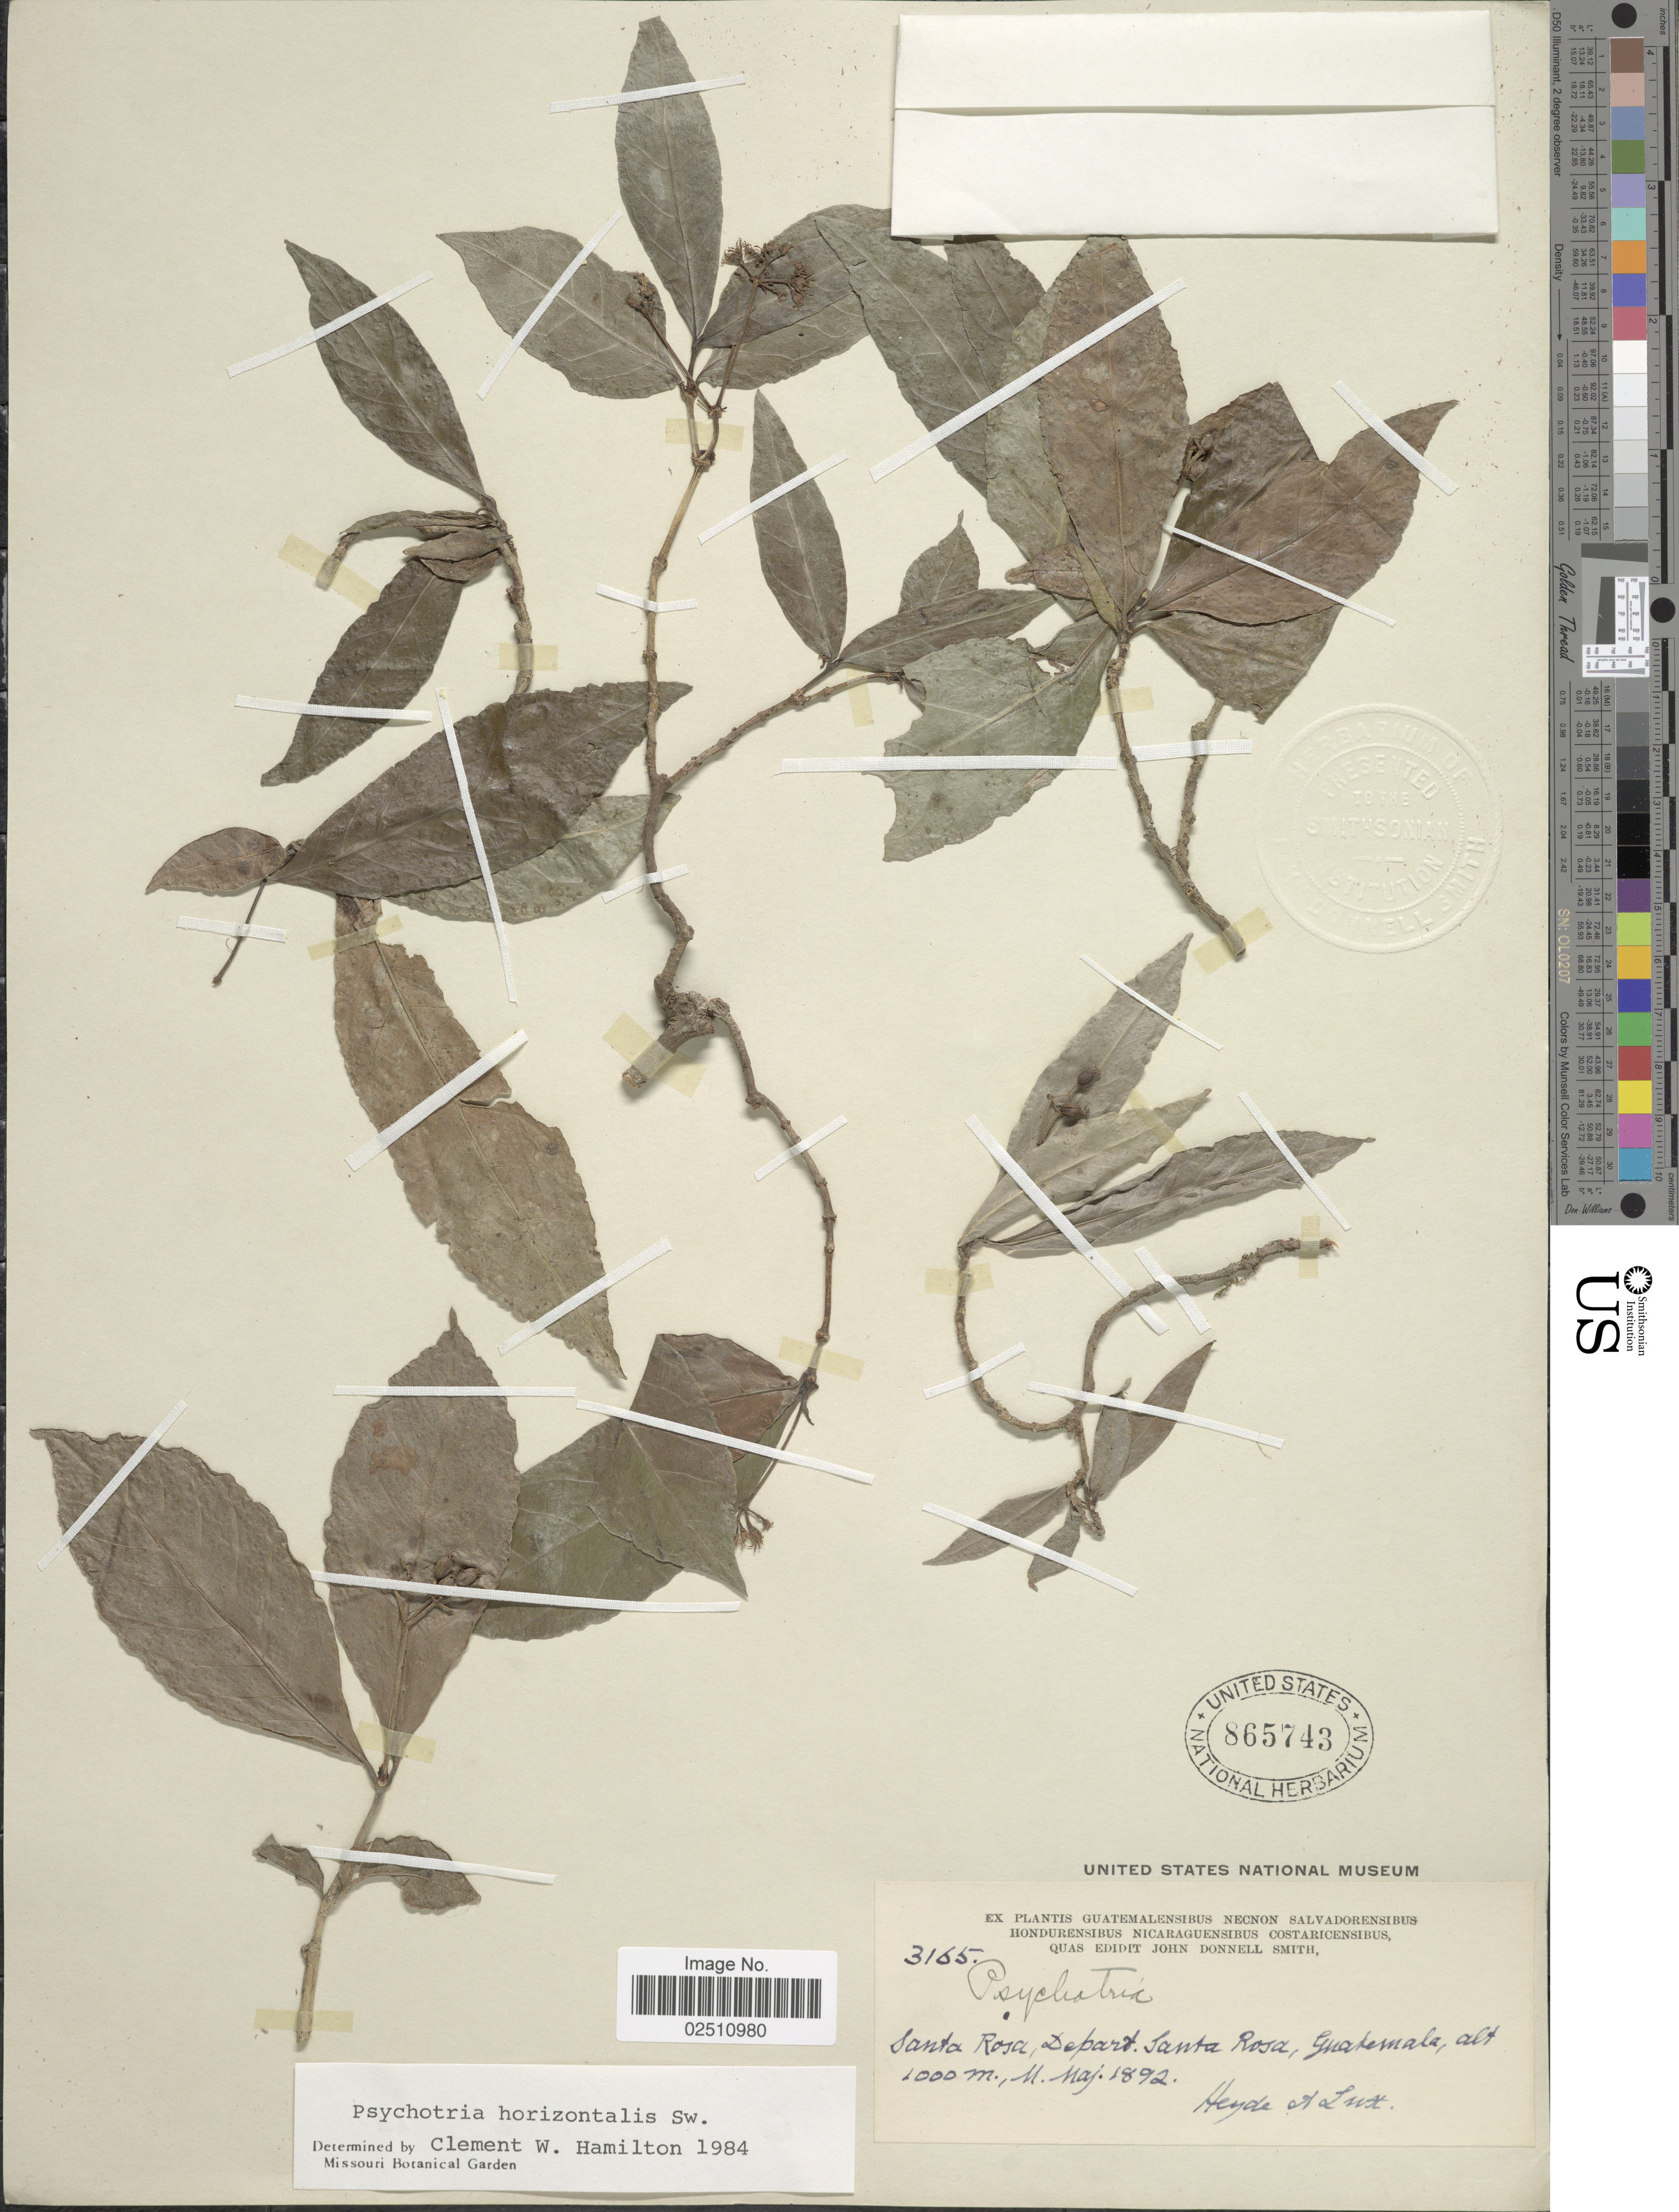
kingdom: Plantae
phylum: Tracheophyta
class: Magnoliopsida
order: Gentianales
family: Rubiaceae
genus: Psychotria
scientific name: Psychotria horizontalis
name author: Sw.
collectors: Heyde & Lux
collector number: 3165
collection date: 1892-05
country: Guatemala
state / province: Santa Rosa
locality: Santa Rosa, Depart. Santa Rosa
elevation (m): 1000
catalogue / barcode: US 865743